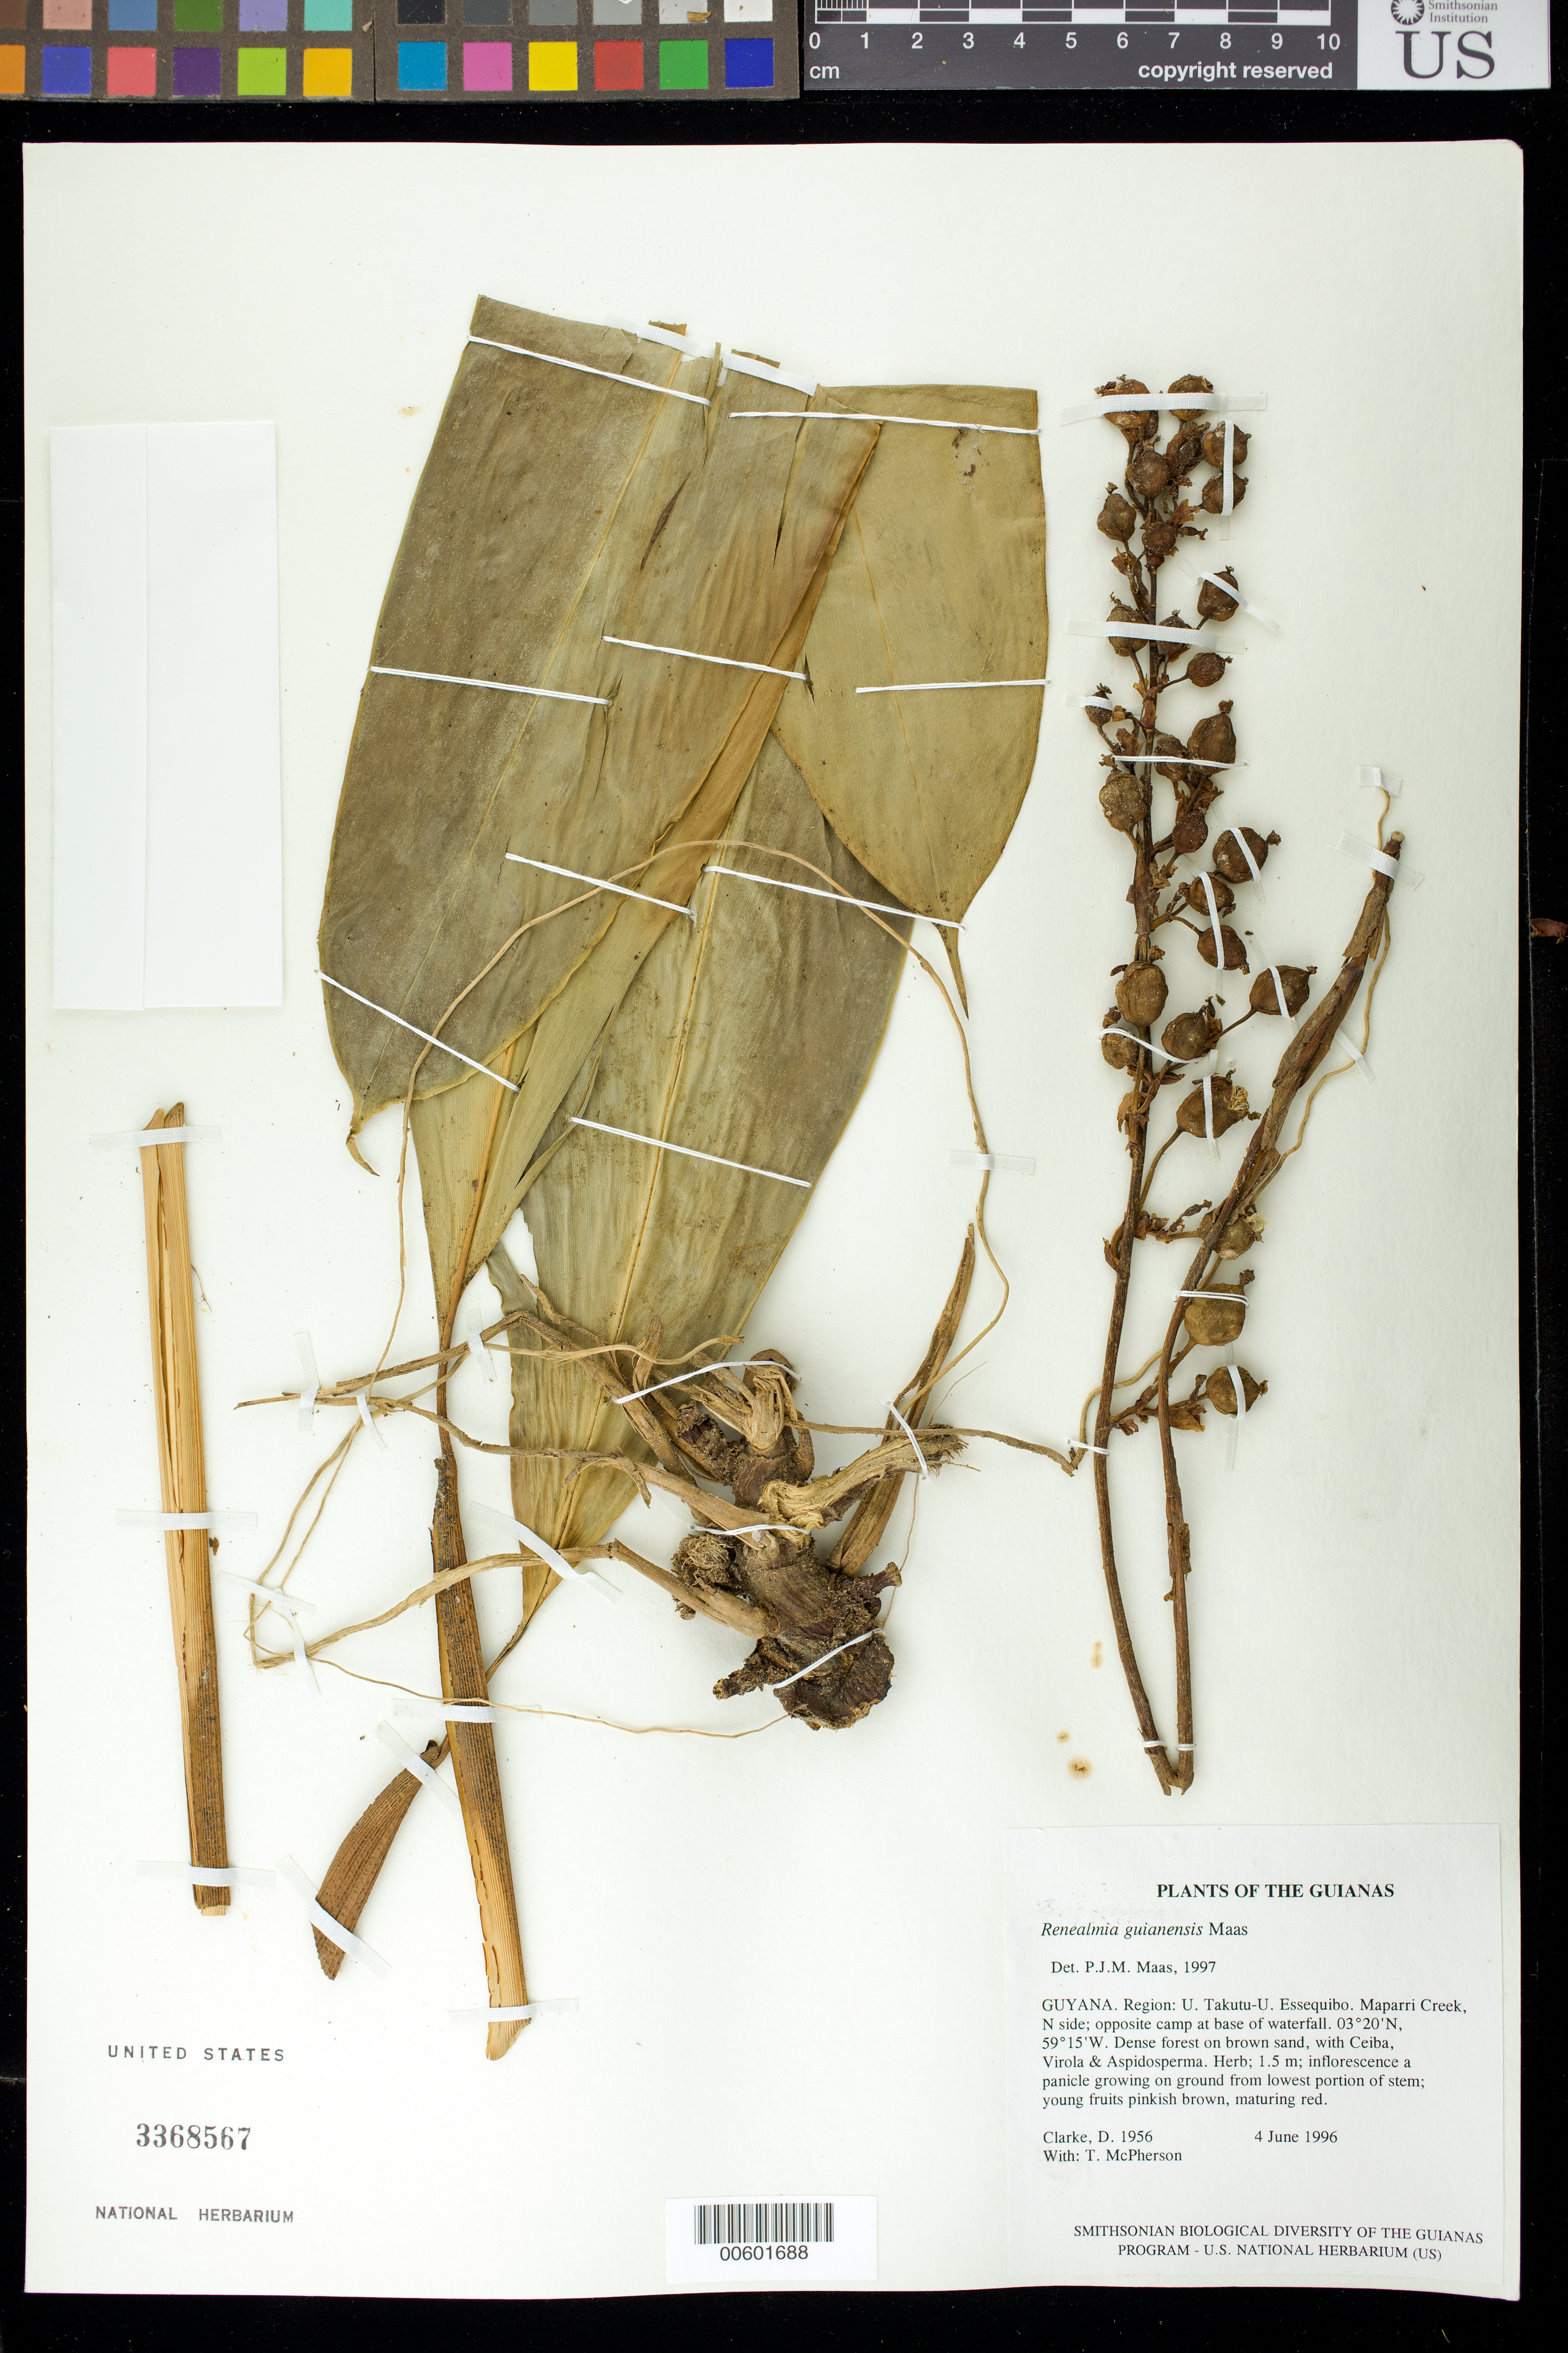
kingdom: Plantae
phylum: Tracheophyta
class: Liliopsida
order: Zingiberales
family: Zingiberaceae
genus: Renealmia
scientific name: Renealmia guianensis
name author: Maas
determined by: Maas, Paul J. M.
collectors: H. D. Clarke & T. McPherson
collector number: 1956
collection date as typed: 4 June 1996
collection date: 1996-06-04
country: Guyana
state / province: U. Takutu-U. Essequibo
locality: Maparri Creek, N side; opposite camp at base of waterfall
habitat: Dense forest on brown sand, with Ceiba, Virola & Aspidosperma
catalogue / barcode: US 3368567